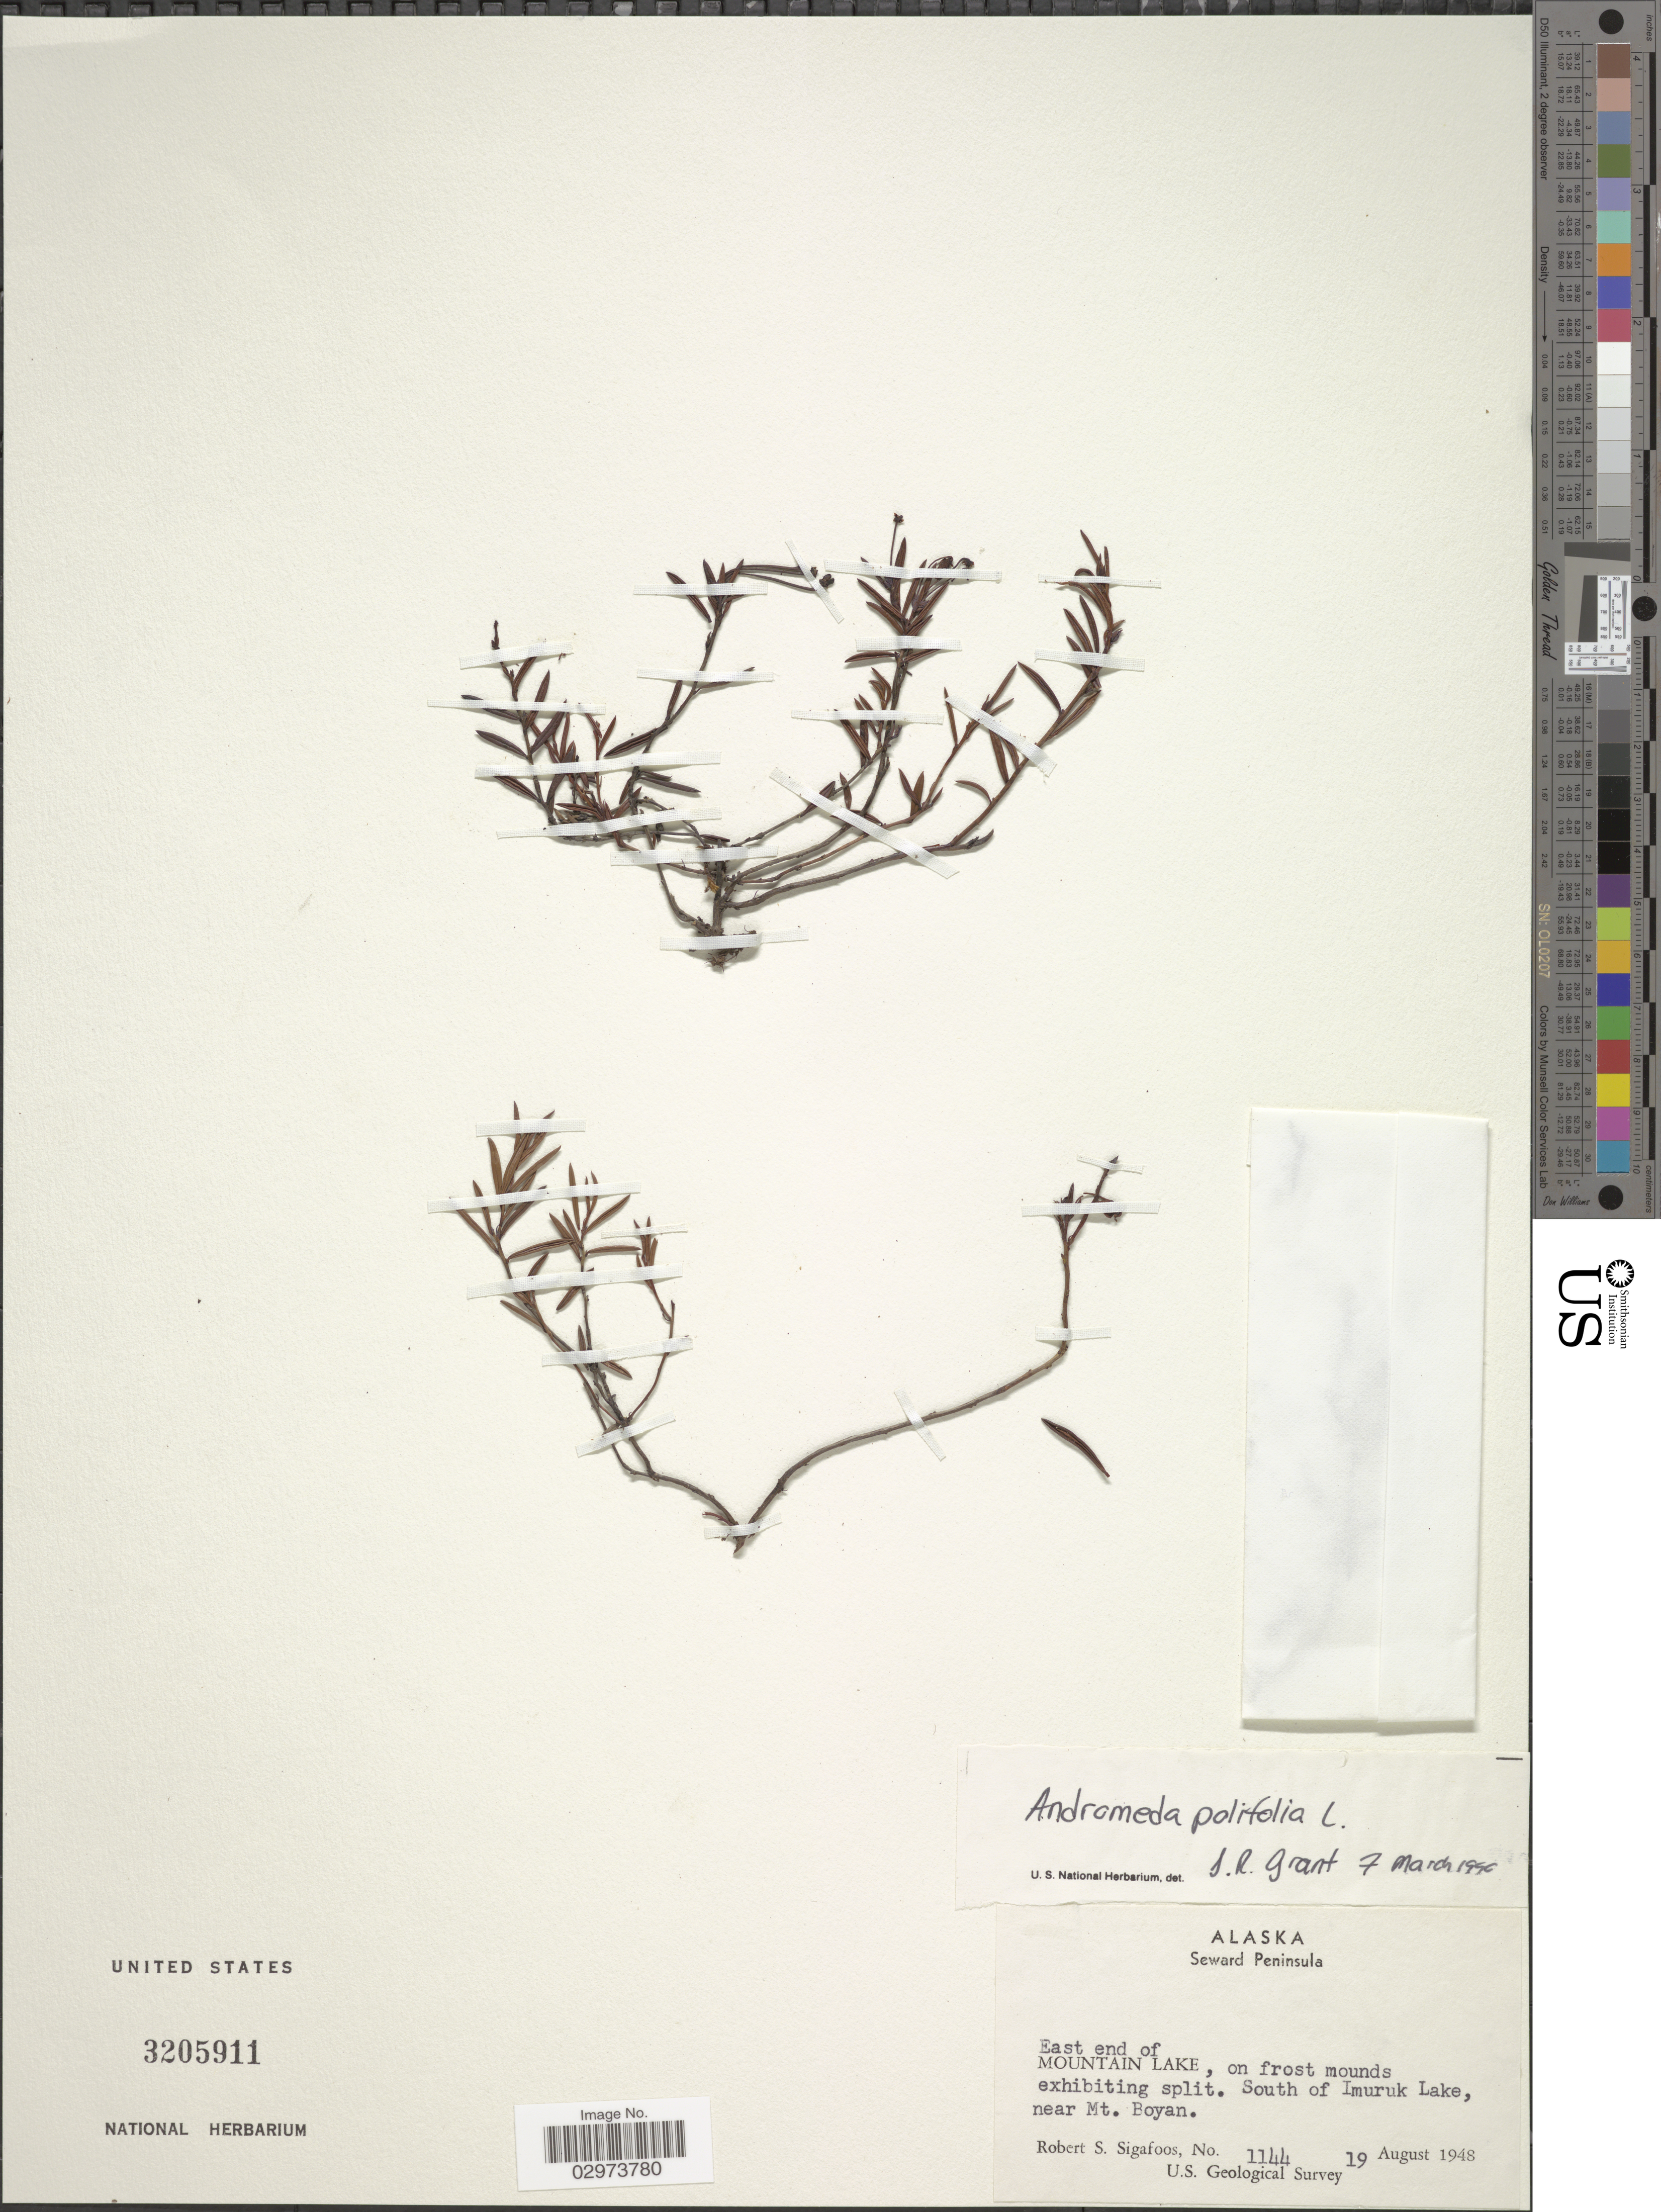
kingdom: Plantae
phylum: Tracheophyta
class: Magnoliopsida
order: Ericales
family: Ericaceae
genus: Andromeda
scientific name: Andromeda polifolia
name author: L.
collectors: R. Sigafoos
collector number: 1144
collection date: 1948-08-19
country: United States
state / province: Alaska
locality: Seward Peninsula. East end of Mountain Lake. South of Imuruk Lake, near Mt. Boyan.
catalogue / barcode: US 3205911